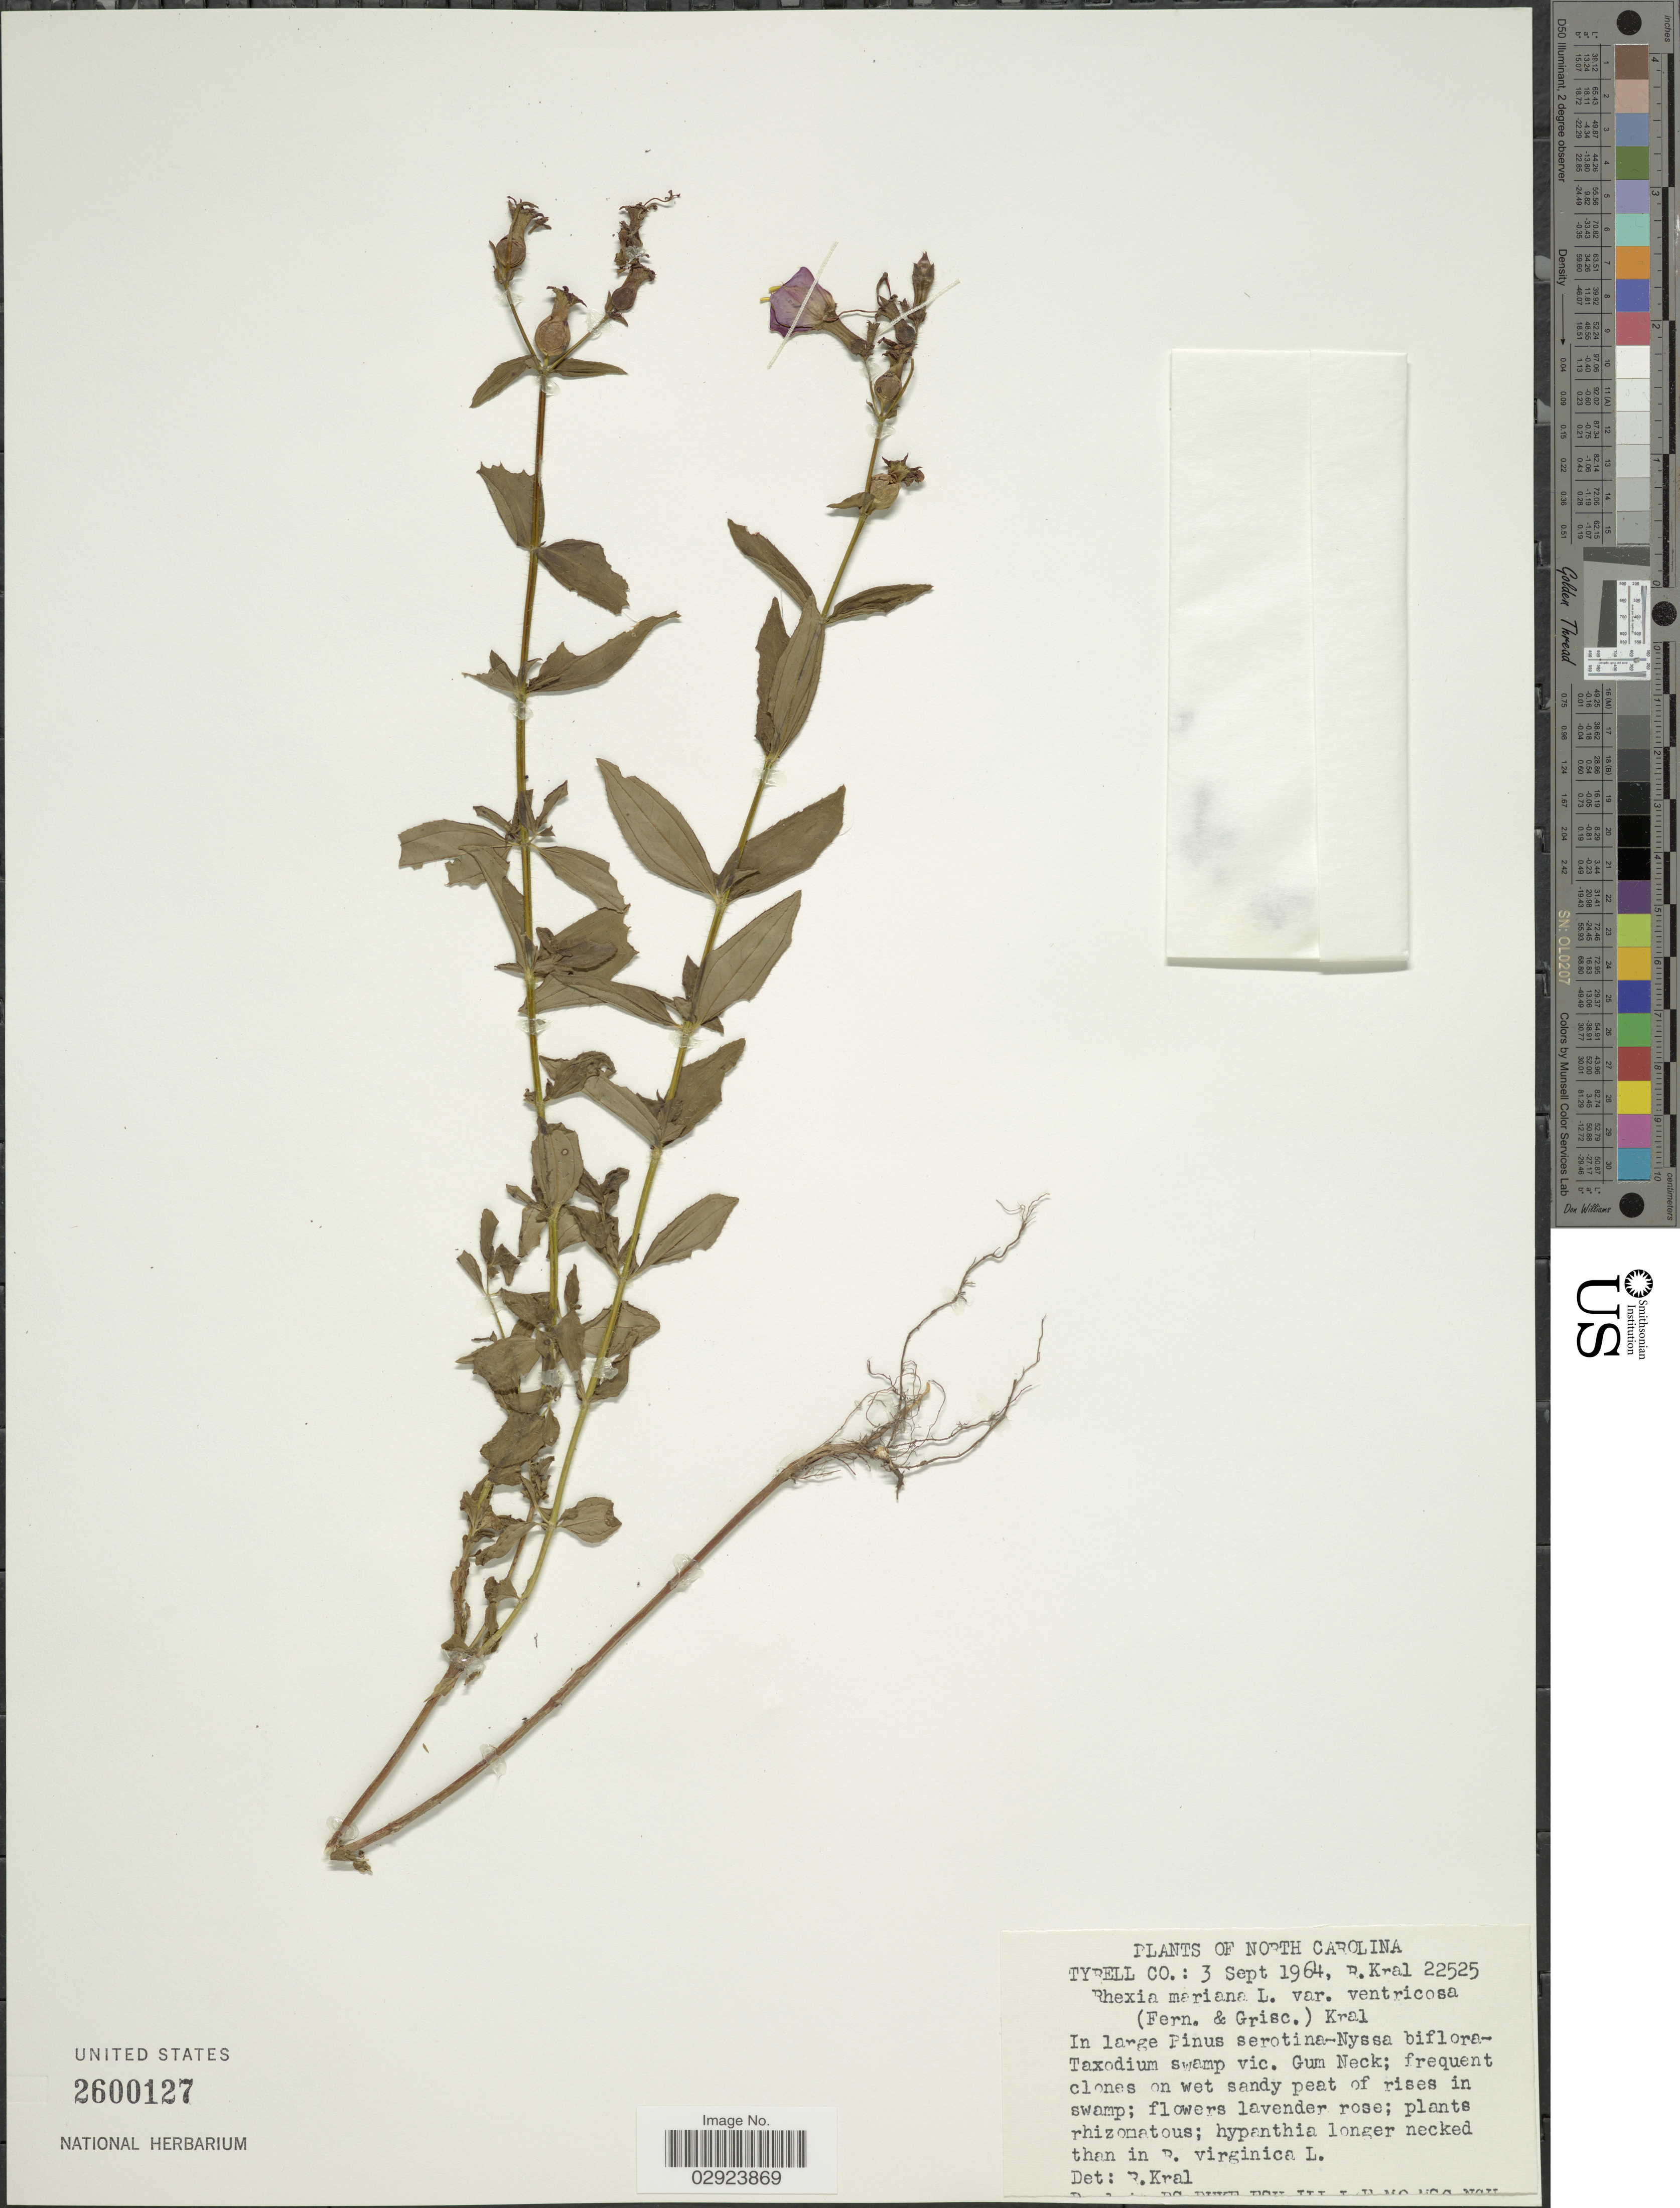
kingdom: Plantae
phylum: Tracheophyta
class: Magnoliopsida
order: Myrtales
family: Melastomataceae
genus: Rhexia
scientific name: Rhexia ventricosa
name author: Fernald & Griscom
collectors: R. Kral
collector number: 22525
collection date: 1964-09-03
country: United States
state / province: North Carolina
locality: Tyrell Co. Vic. Vic. Gum Neck.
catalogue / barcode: US 2600127